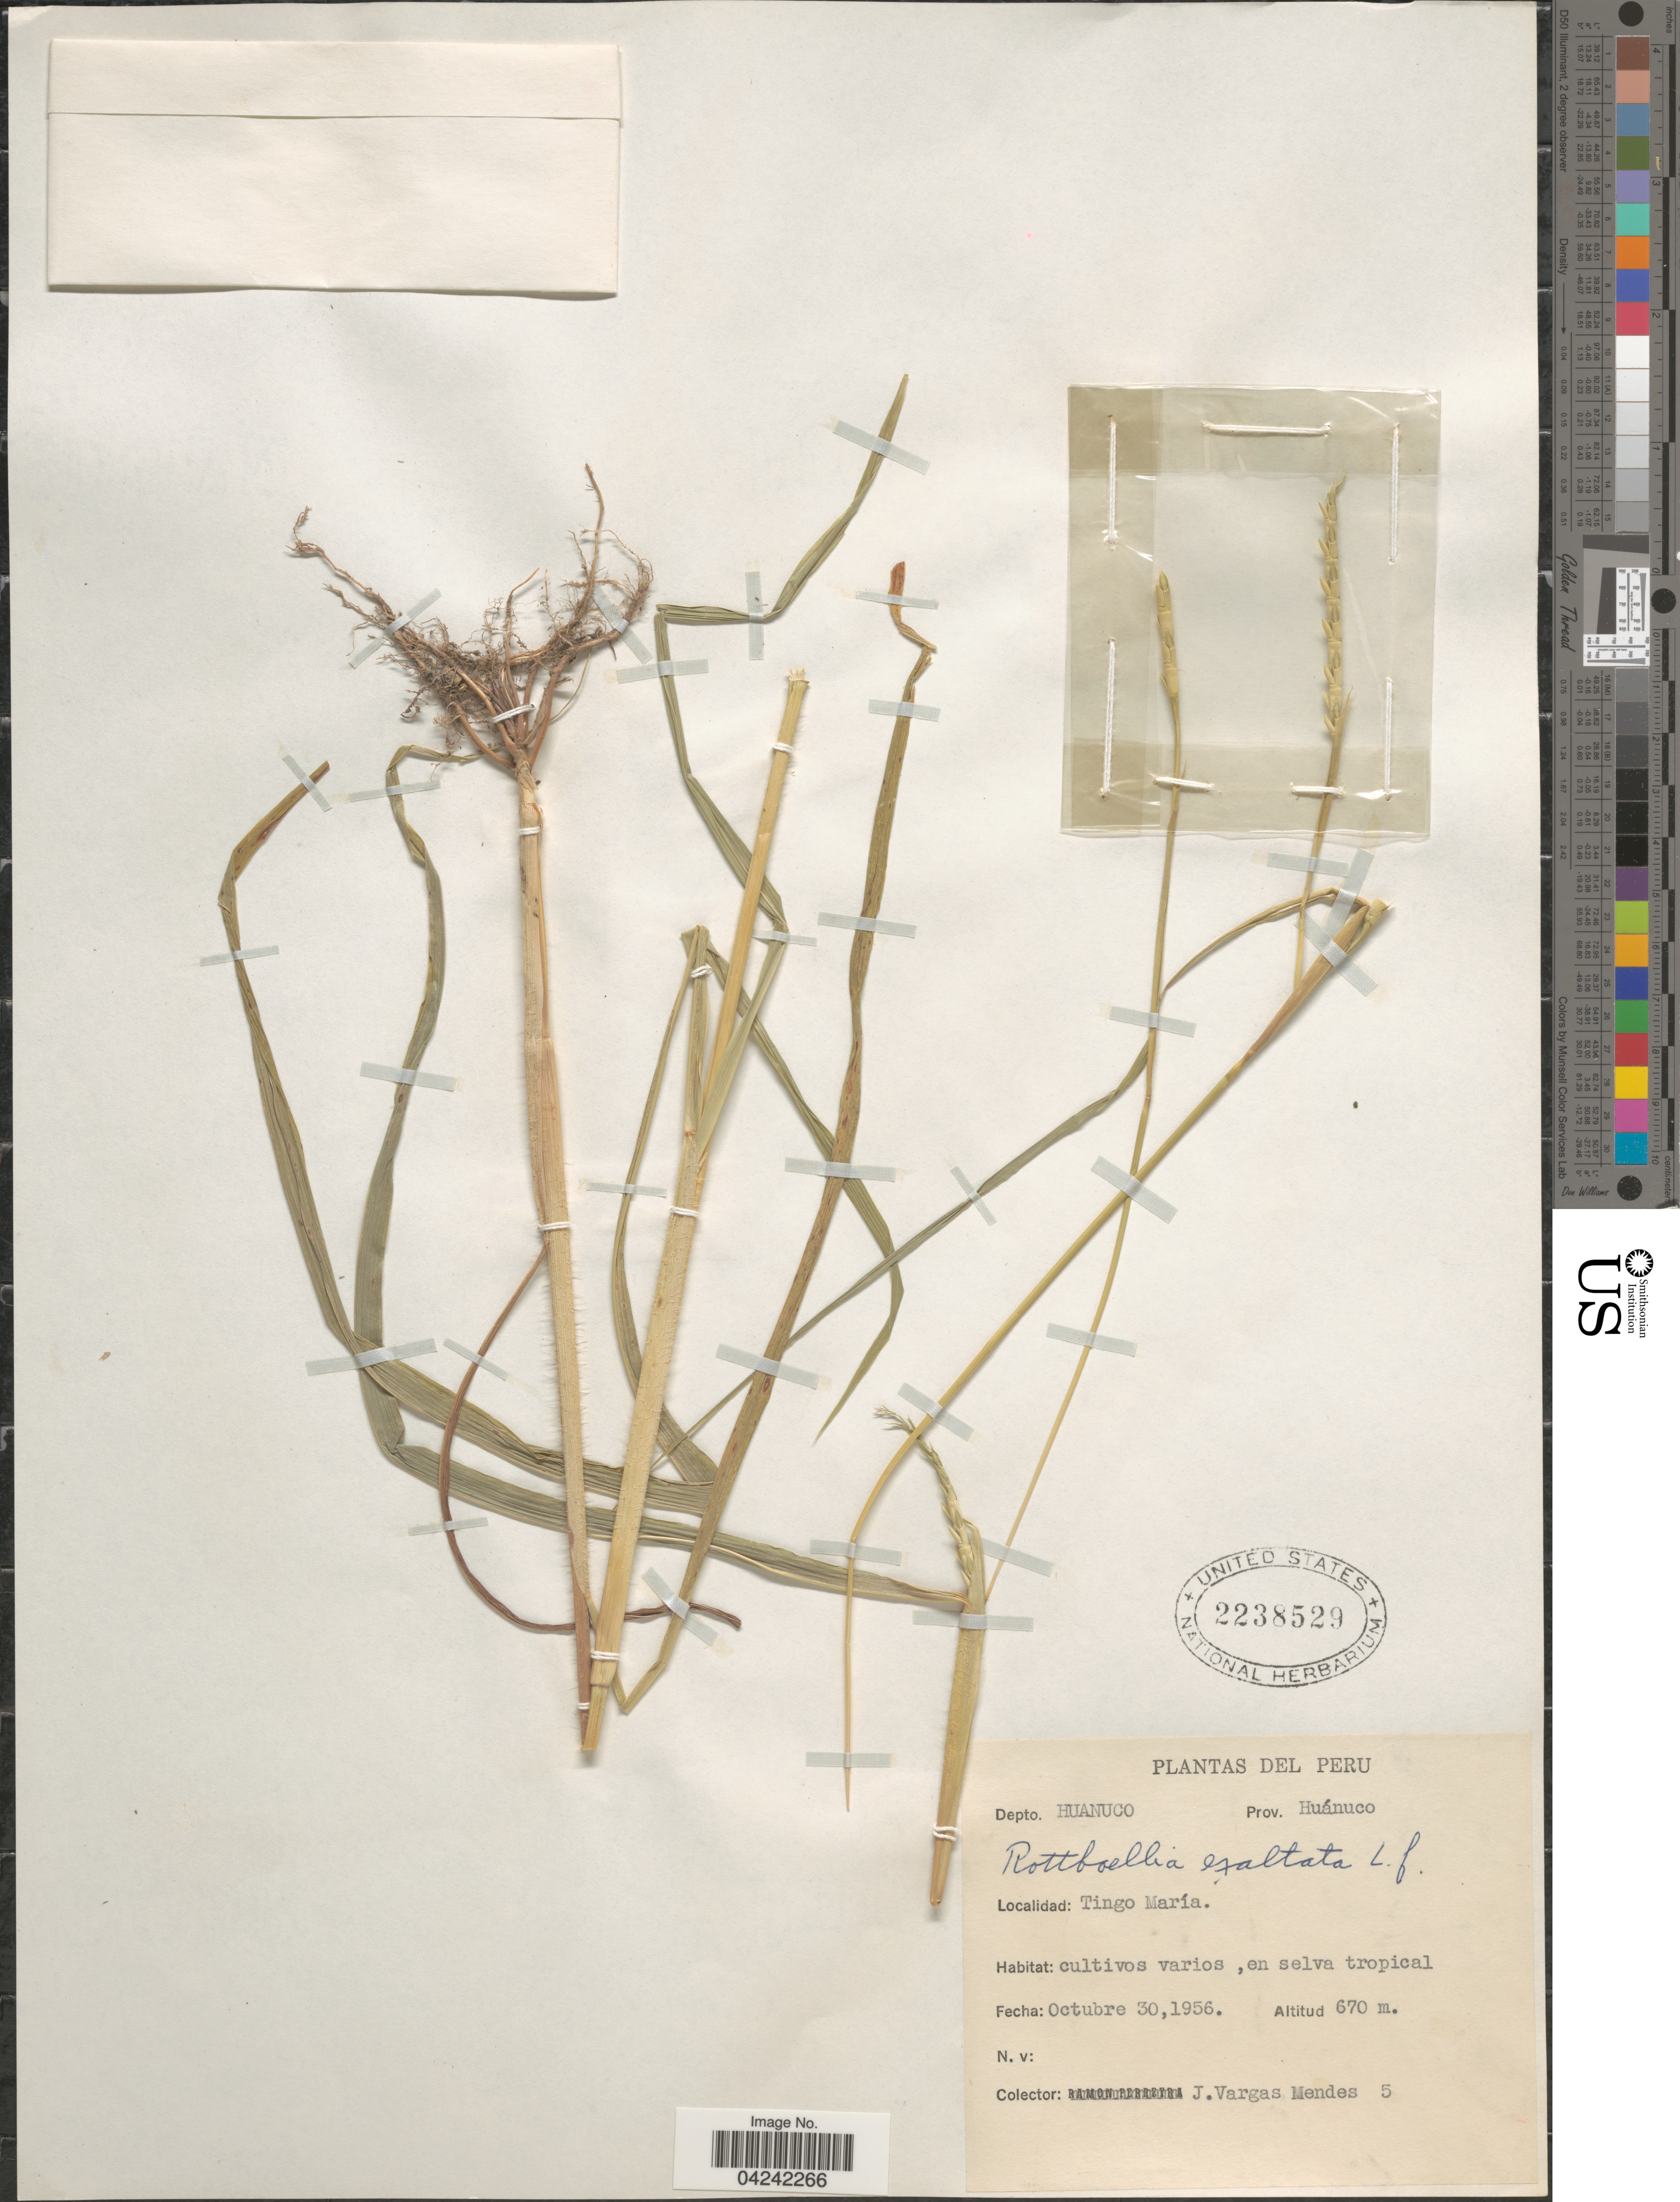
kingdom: Plantae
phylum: Tracheophyta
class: Liliopsida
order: Poales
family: Poaceae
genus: Rottboellia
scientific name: Rottboellia cochinchinensis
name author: (Lour.) Clayton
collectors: J. Vargas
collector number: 5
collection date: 1956-10-30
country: Peru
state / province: Huánuco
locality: Depto. Huanuco. Tingo María.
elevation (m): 670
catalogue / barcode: US 2238529